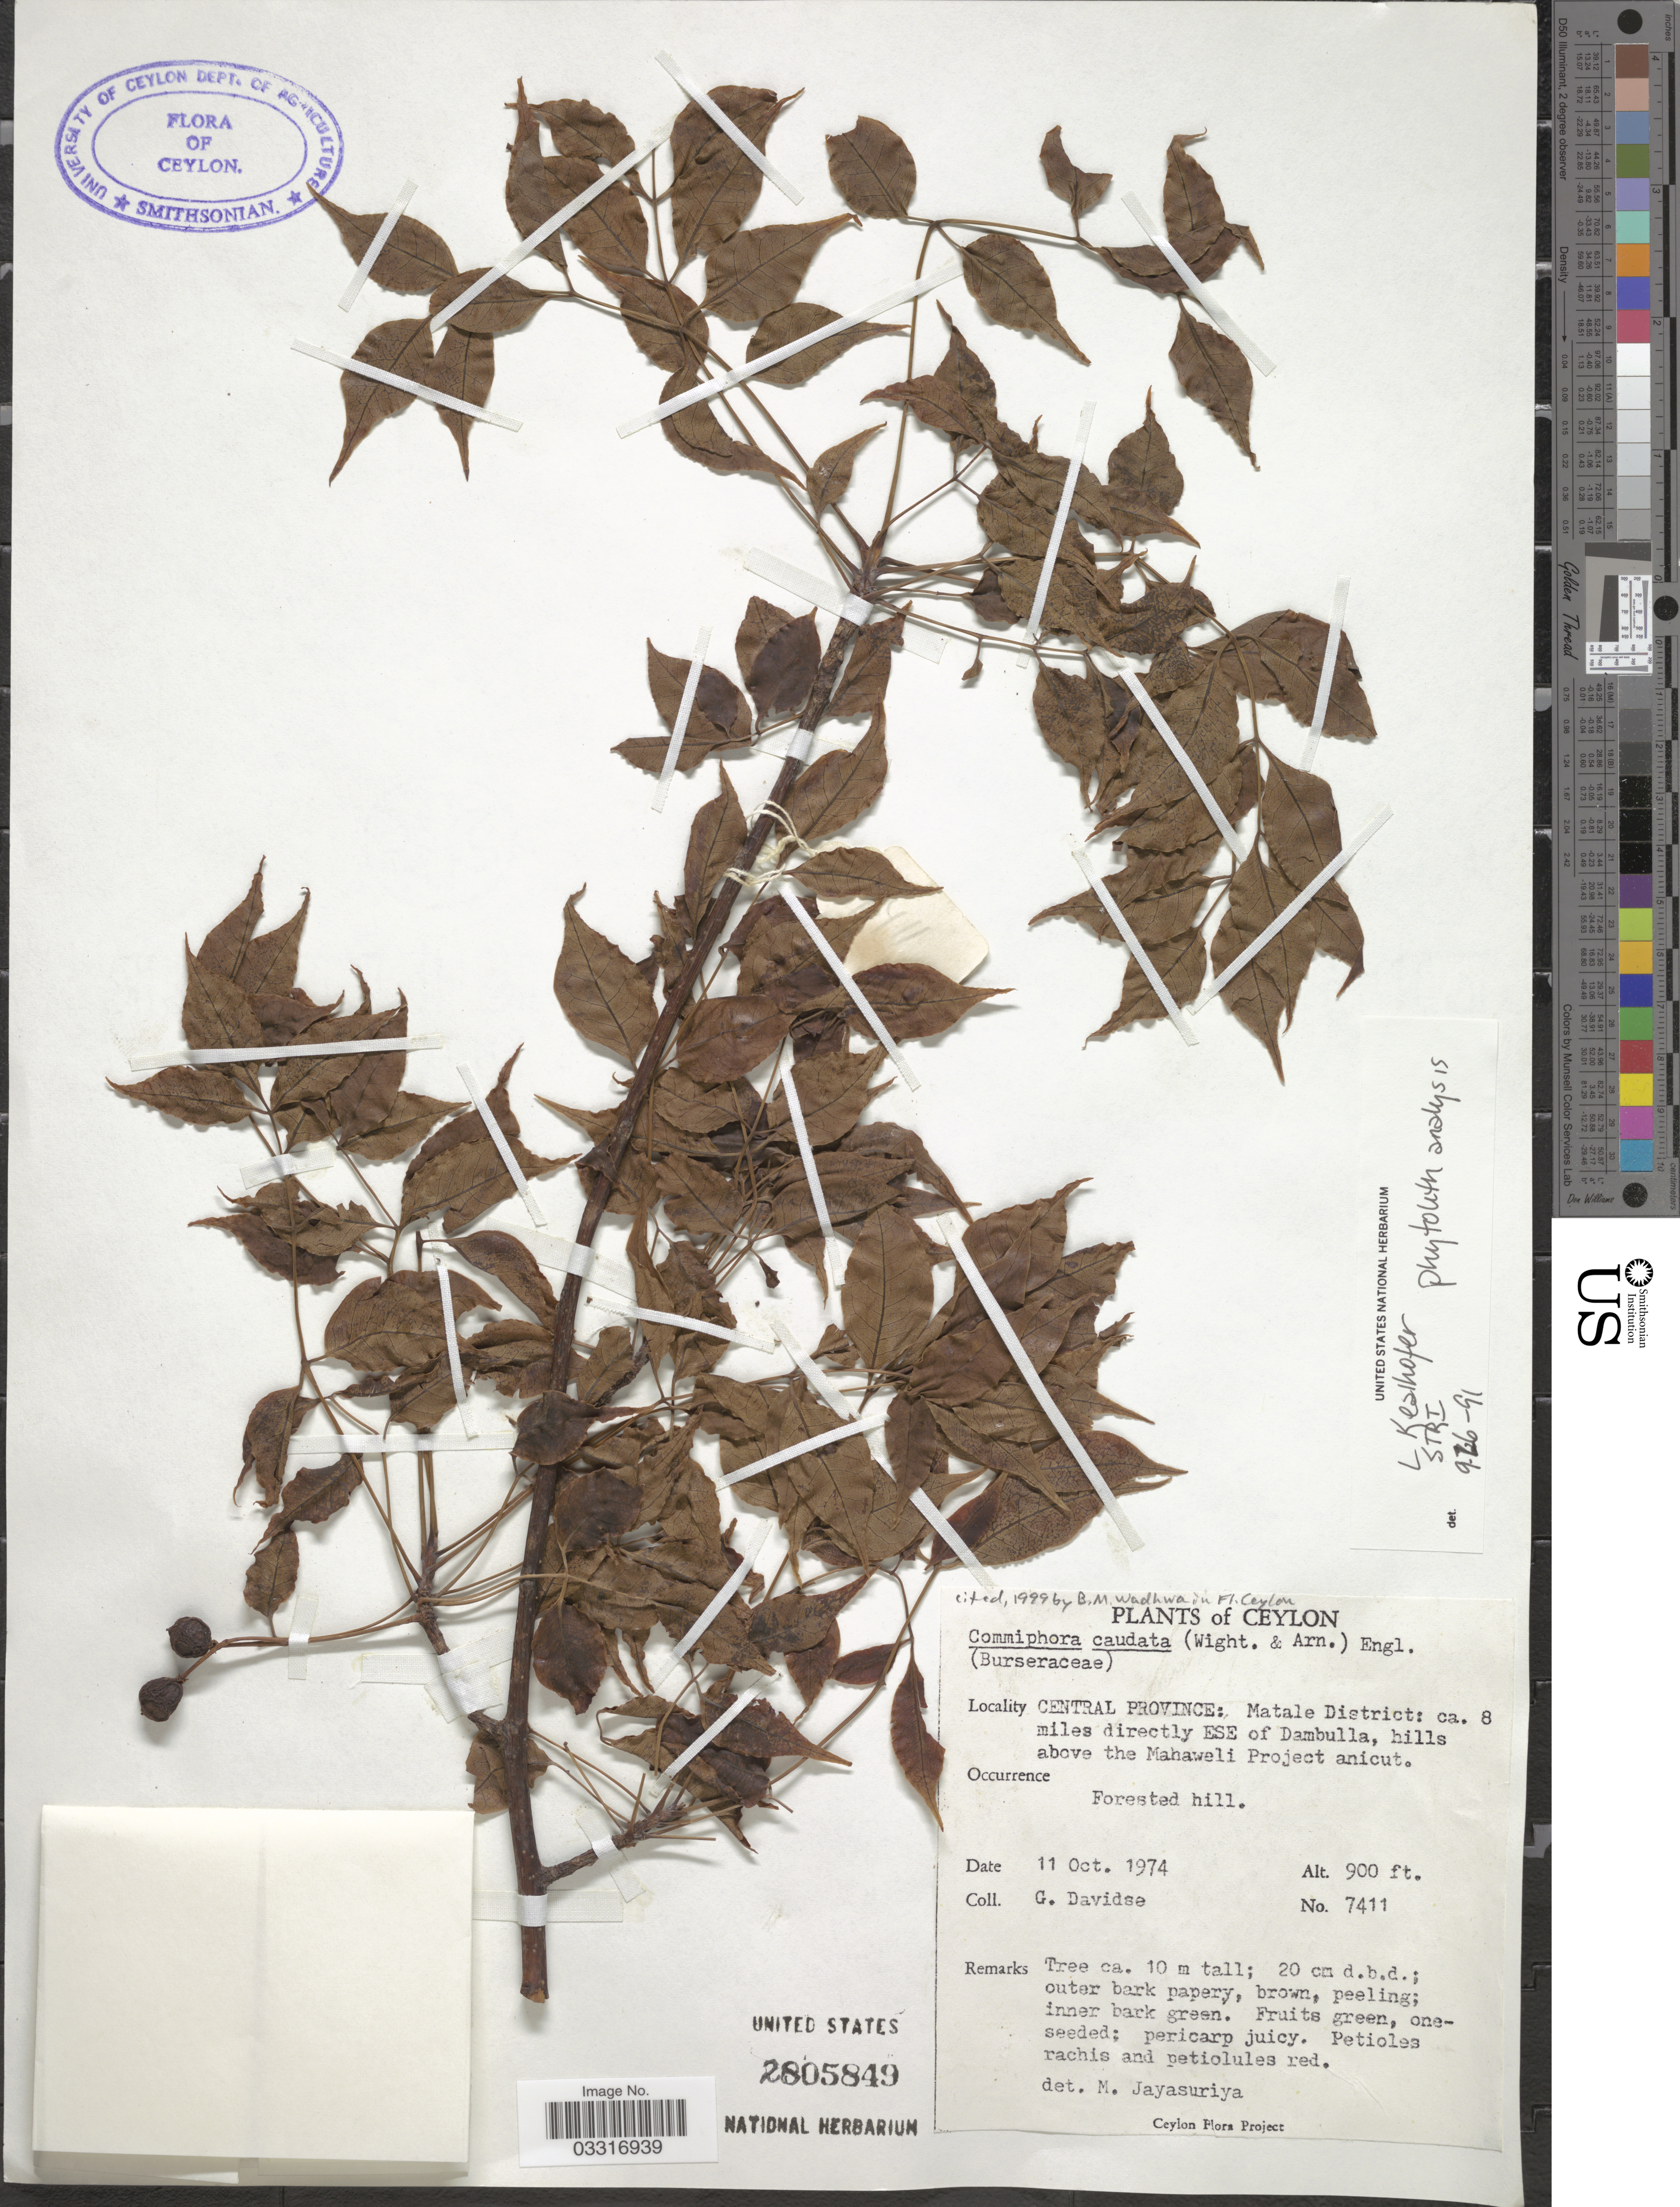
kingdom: Plantae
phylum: Tracheophyta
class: Magnoliopsida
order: Sapindales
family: Burseraceae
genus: Commiphora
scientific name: Commiphora caudata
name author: Engl.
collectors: G. Davidse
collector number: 7411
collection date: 1974-10-11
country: Sri Lanka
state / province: Central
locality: Ceylon, Matale District: ca. 8 miles directly ESE of Dambulla, hills above the Mahaweli Project anicut.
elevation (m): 274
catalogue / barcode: US 2805849